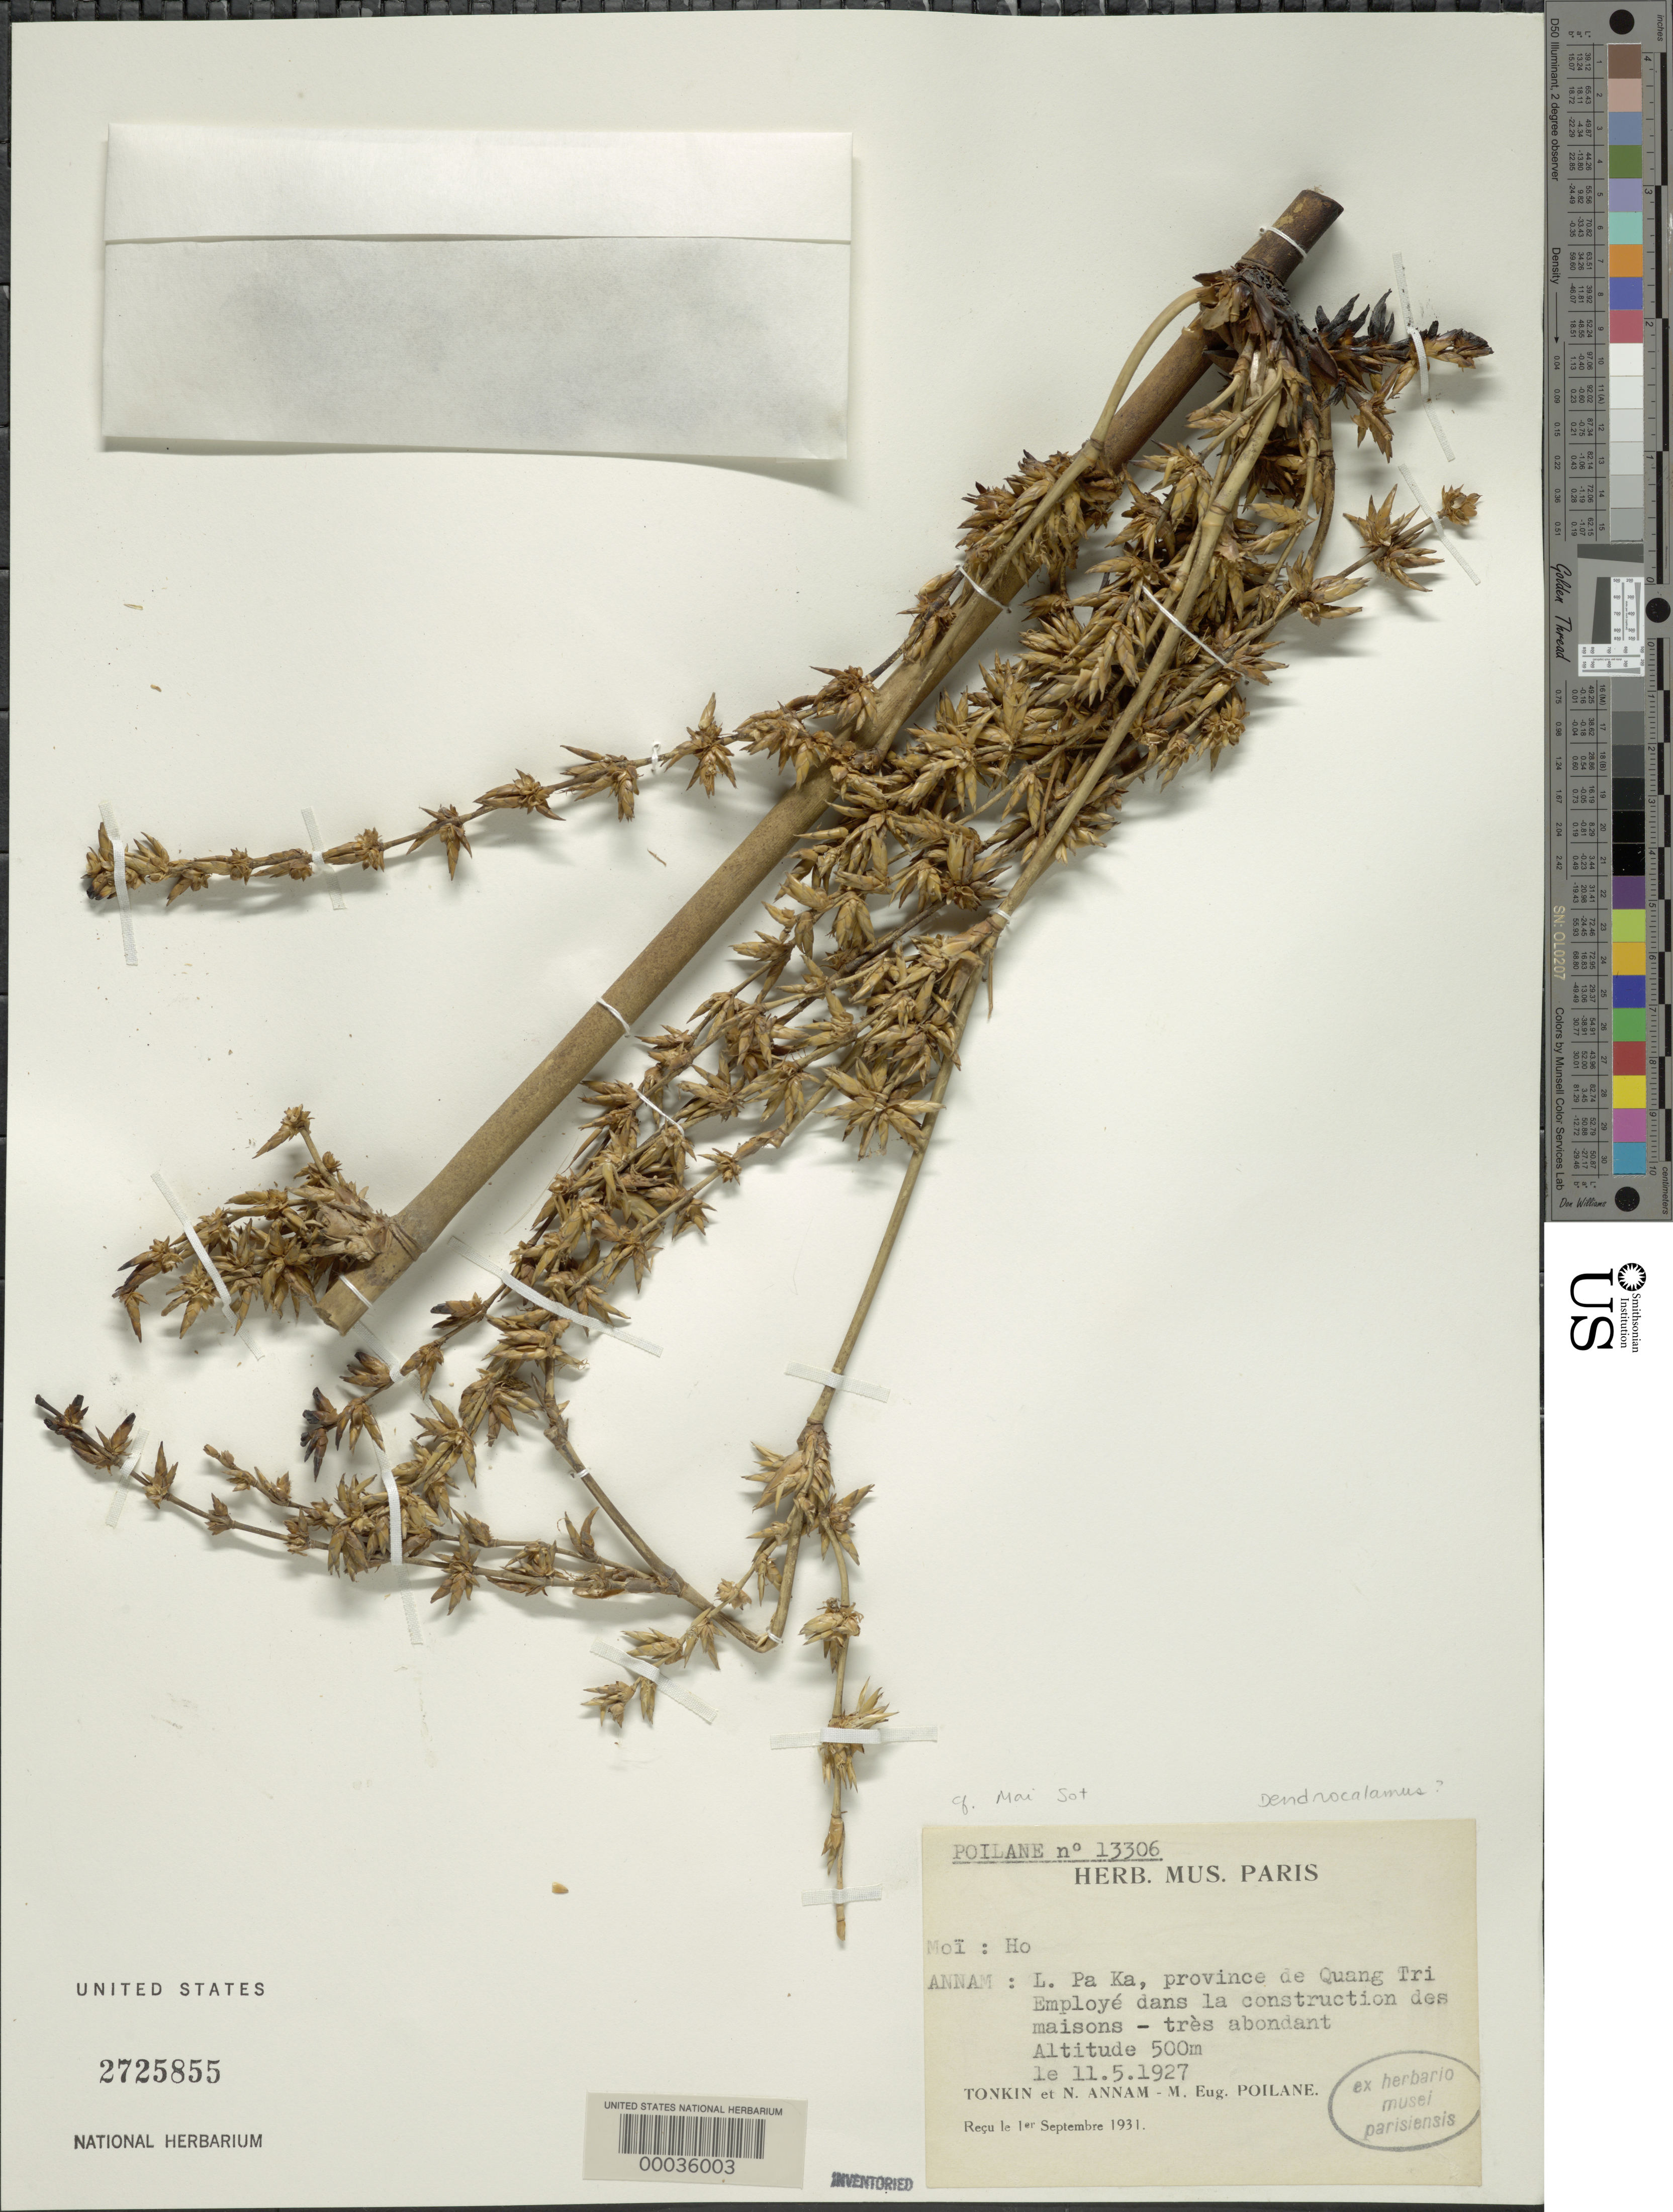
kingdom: Plantae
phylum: Tracheophyta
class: Liliopsida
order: Poales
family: Poaceae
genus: Dendrocalamus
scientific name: Dendrocalamus sp.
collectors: M. Poilane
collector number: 13306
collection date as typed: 11 May 1927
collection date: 1927-05-11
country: Vietnam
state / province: Quang Tri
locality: Quang tri, tonkin and n. annam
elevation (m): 500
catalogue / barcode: US 2725855